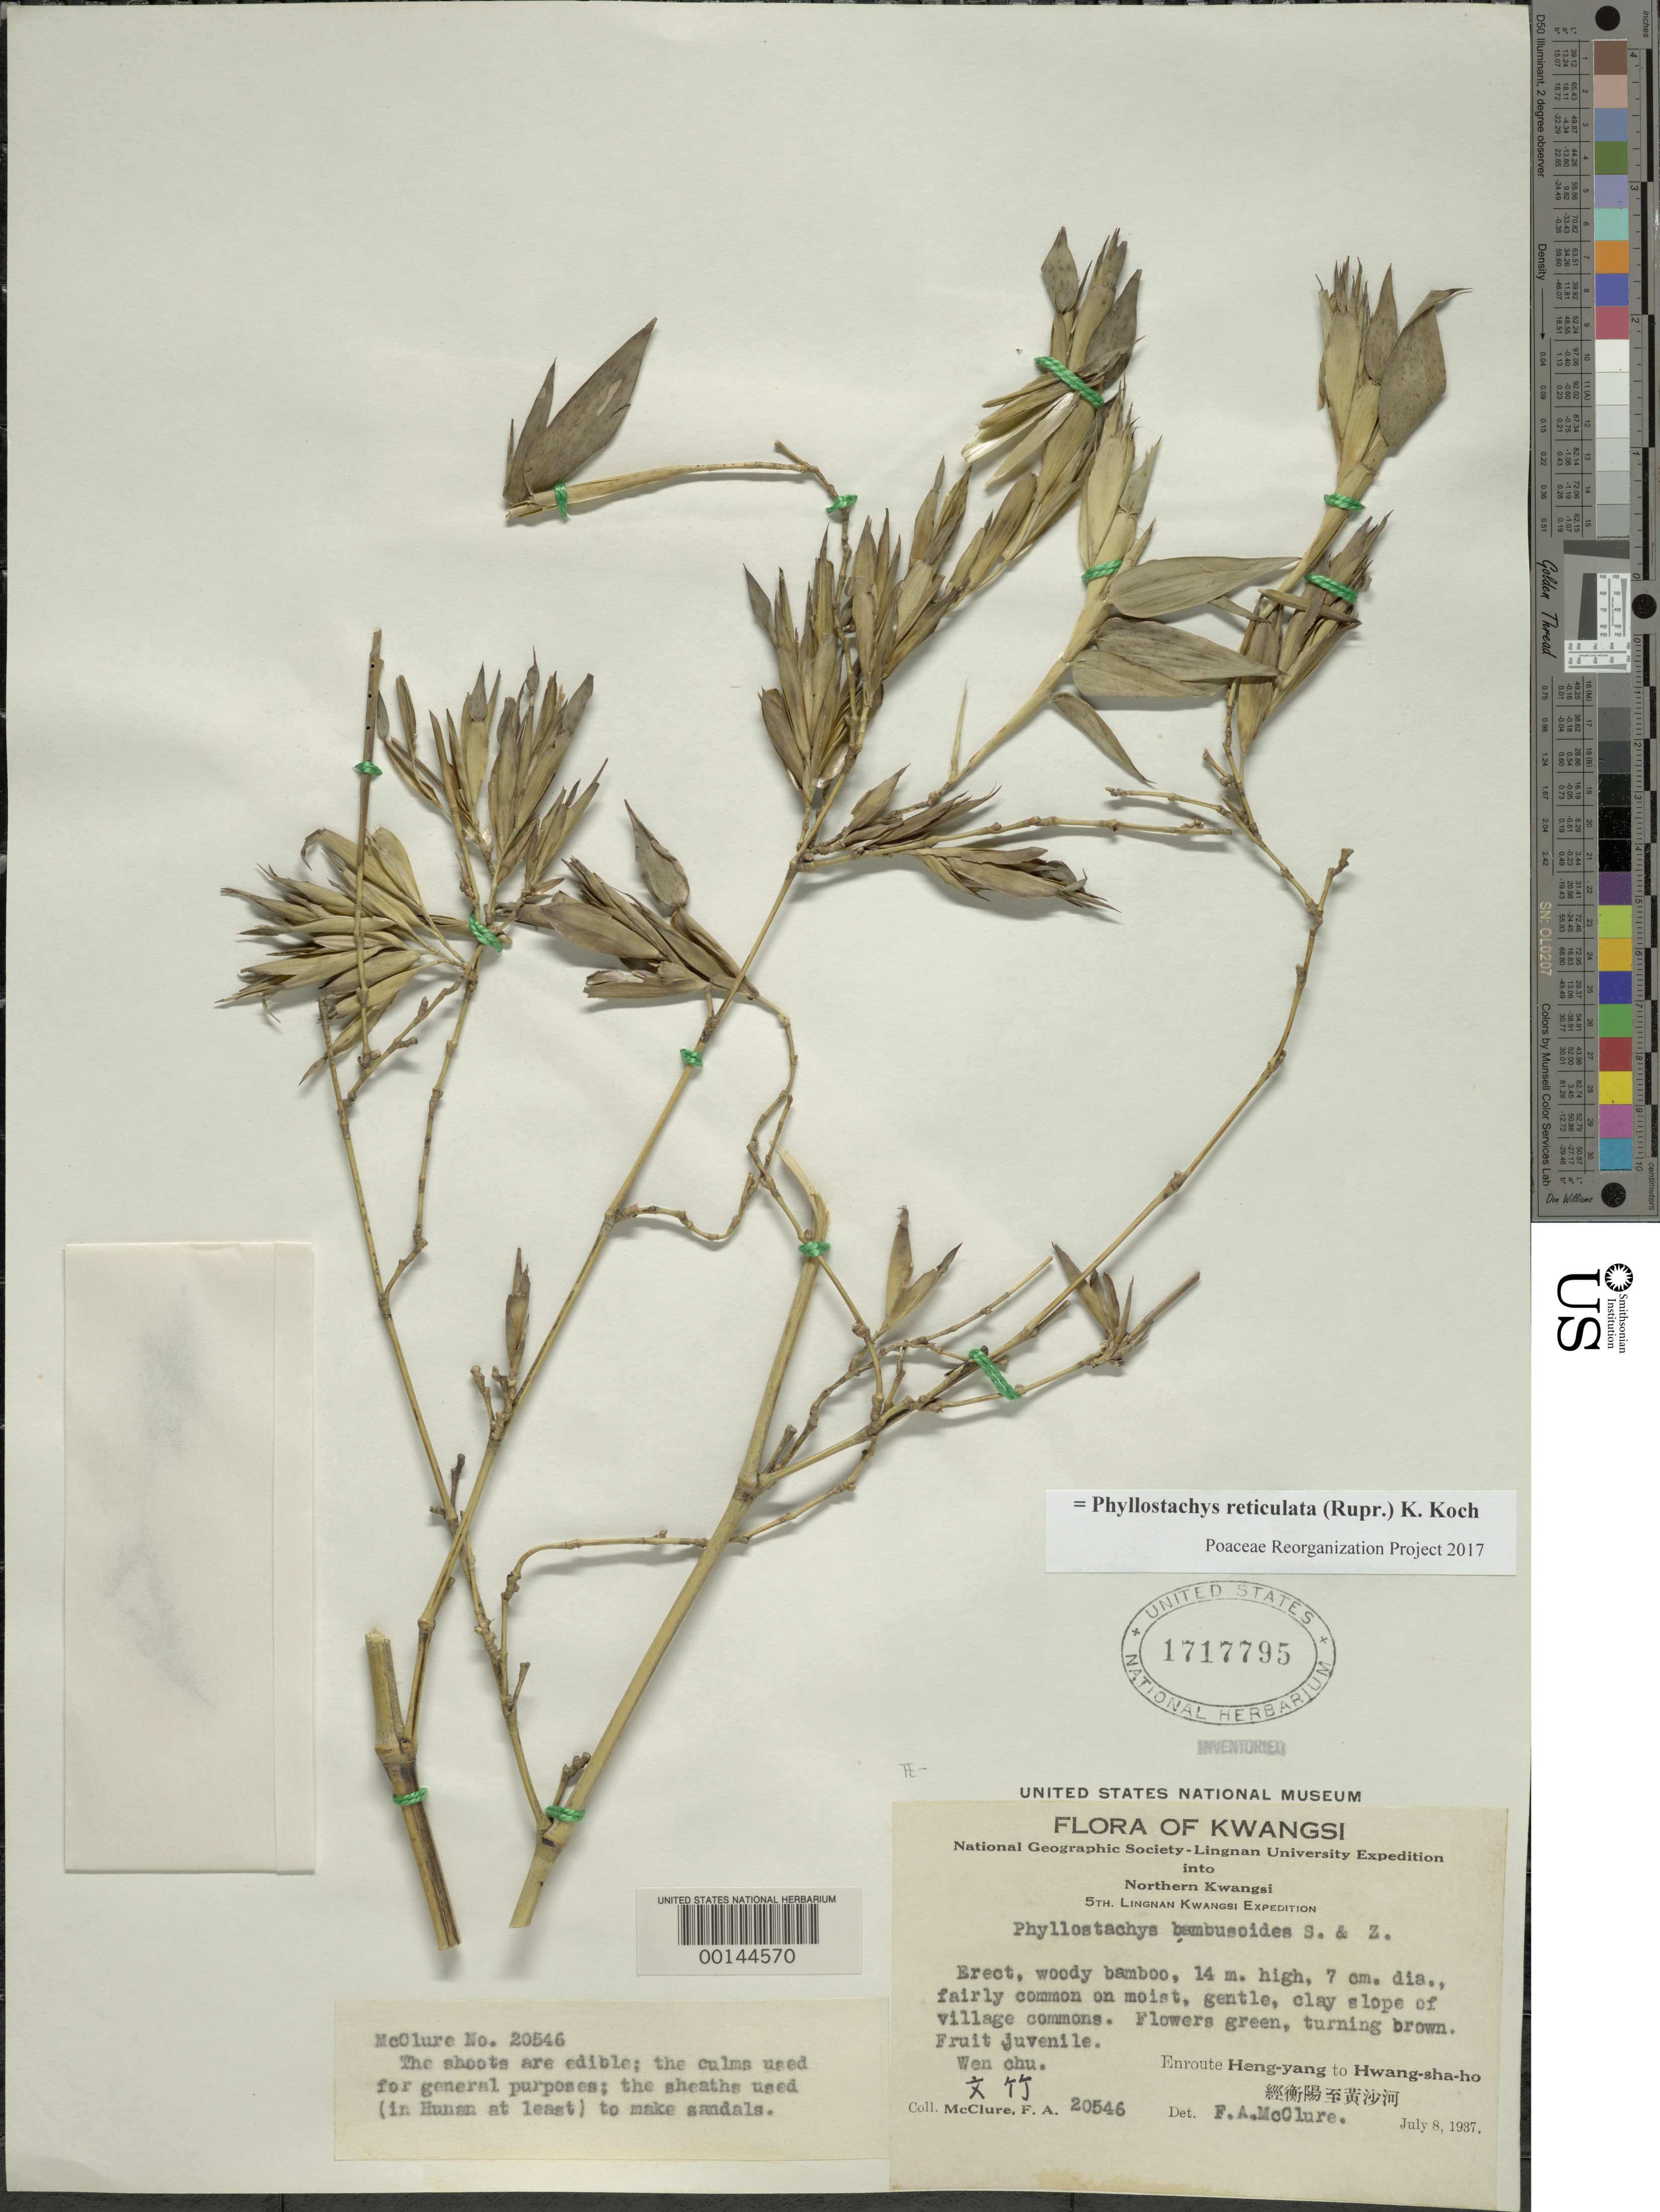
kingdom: Plantae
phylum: Tracheophyta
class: Liliopsida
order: Poales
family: Poaceae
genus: Phyllostachys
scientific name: Phyllostachys reticulata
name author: (Rupr.) K. Koch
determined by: Poaceae Reorganization Project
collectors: F. A. McClure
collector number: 20546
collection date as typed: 08 Jul 1937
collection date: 1937-07-08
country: China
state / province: Jiangxi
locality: Heng-yang/hwazng-sha-ho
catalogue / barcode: US 1717795